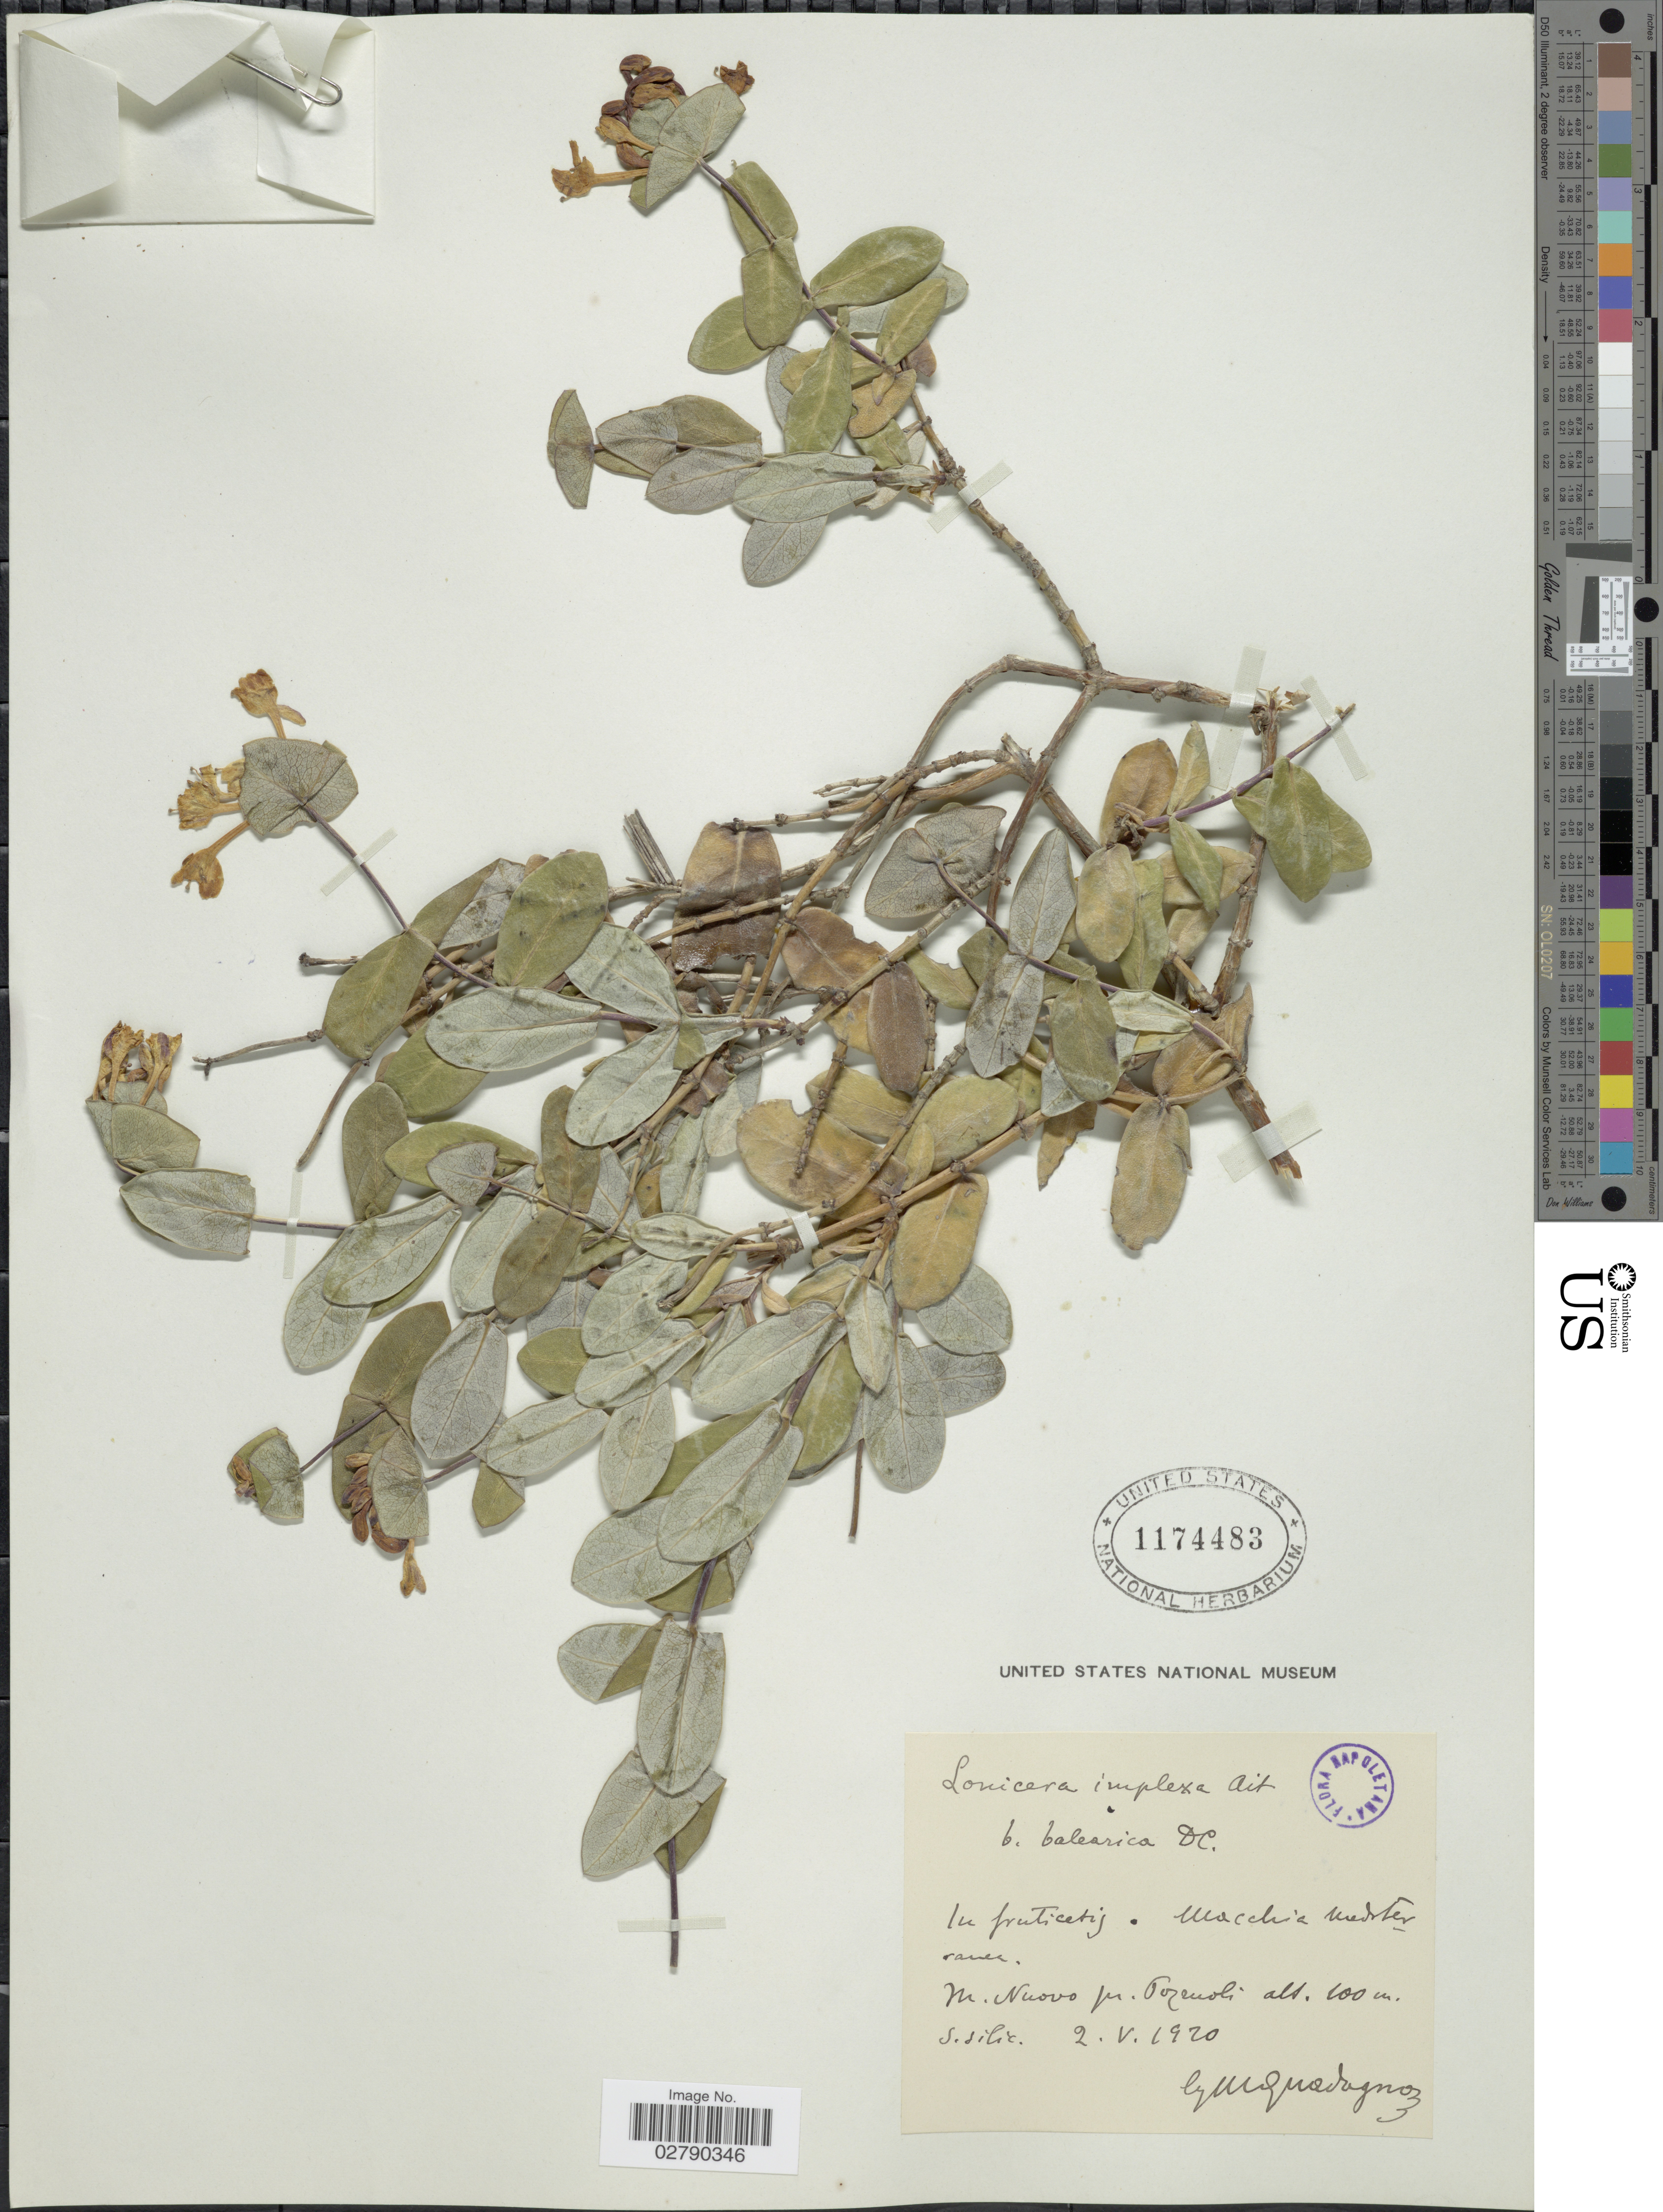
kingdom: Plantae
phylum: Tracheophyta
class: Magnoliopsida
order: Dipsacales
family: Caprifoliaceae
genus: Lonicera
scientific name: Lonicera implexa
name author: Aiton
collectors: G. Guadagno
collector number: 6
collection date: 1920-05-02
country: Italy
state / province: Campania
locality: Macchia madster raner. M. Nuovo pr. Pozzuoli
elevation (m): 100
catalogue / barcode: US 1174483